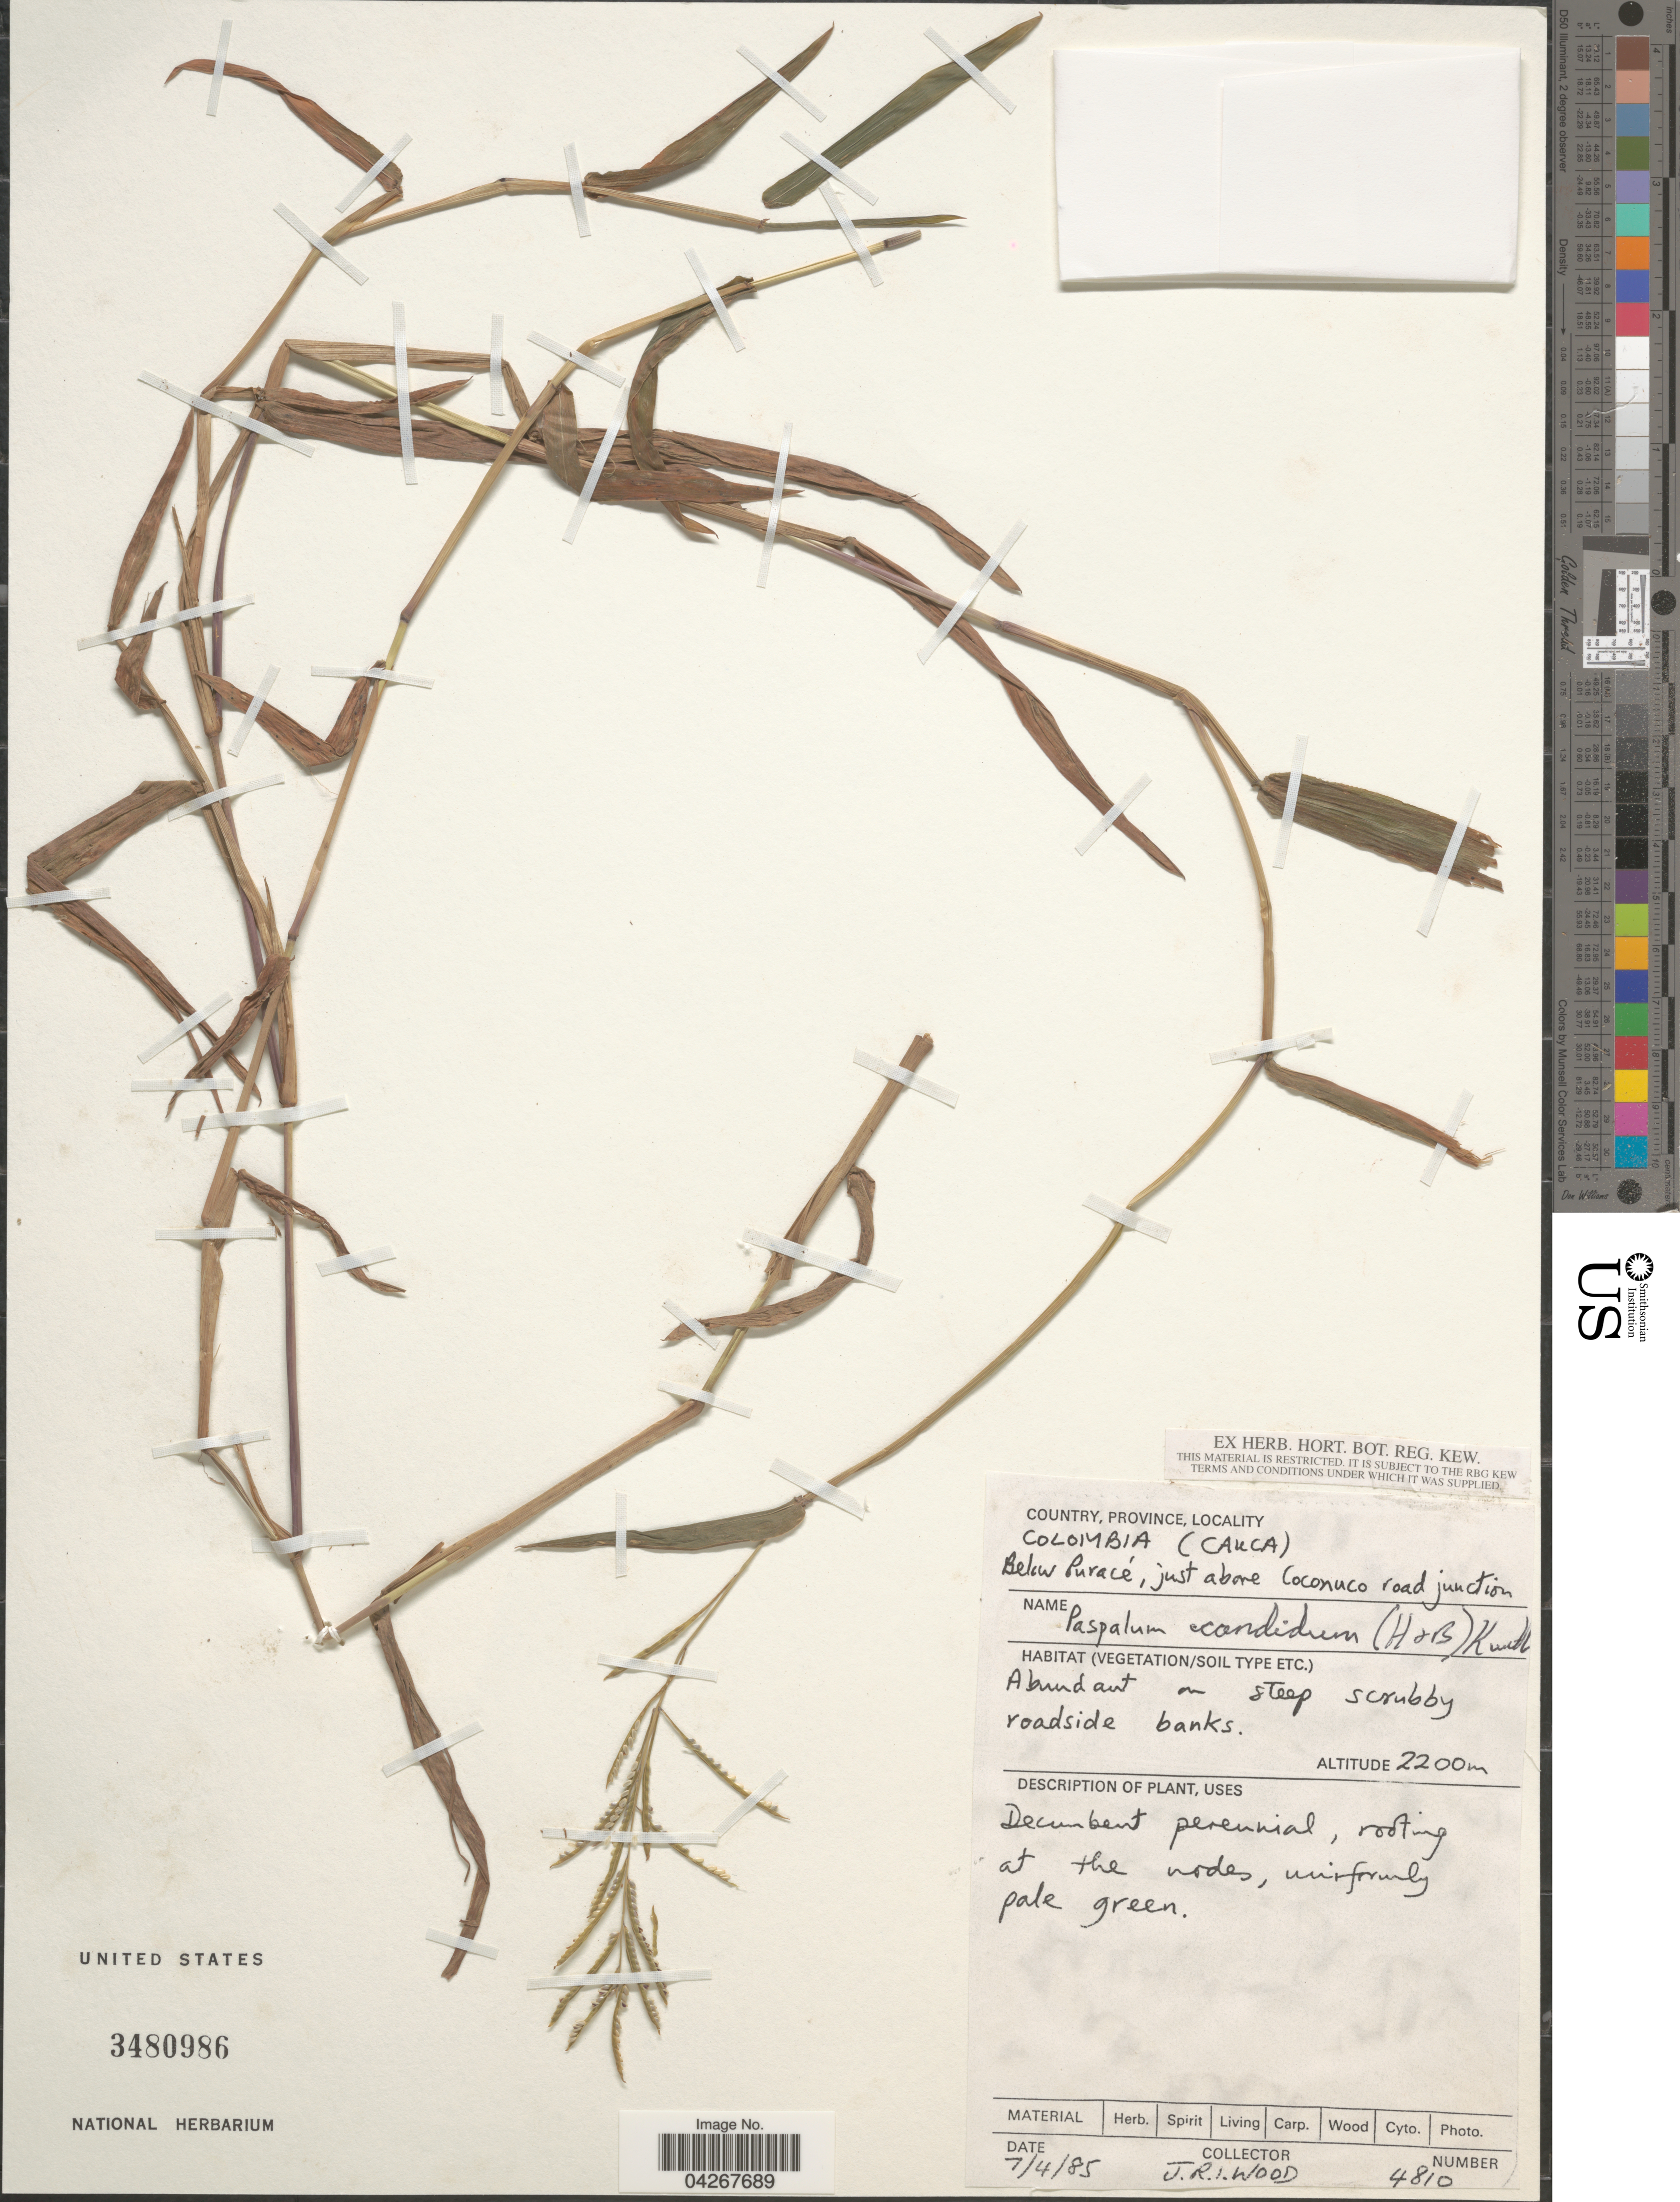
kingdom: Plantae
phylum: Tracheophyta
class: Liliopsida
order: Poales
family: Poaceae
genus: Paspalum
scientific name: Paspalum candidum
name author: (Humb. & Bonpl. ex Fleugge) Kunth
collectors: J. R. I. Wood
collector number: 4810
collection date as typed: Transcribed d/m/y: 7/4/85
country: Colombia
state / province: Cauca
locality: Below Puracé, just above Coconuco road junction. Roadside banks.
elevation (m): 2200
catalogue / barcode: US 3480986